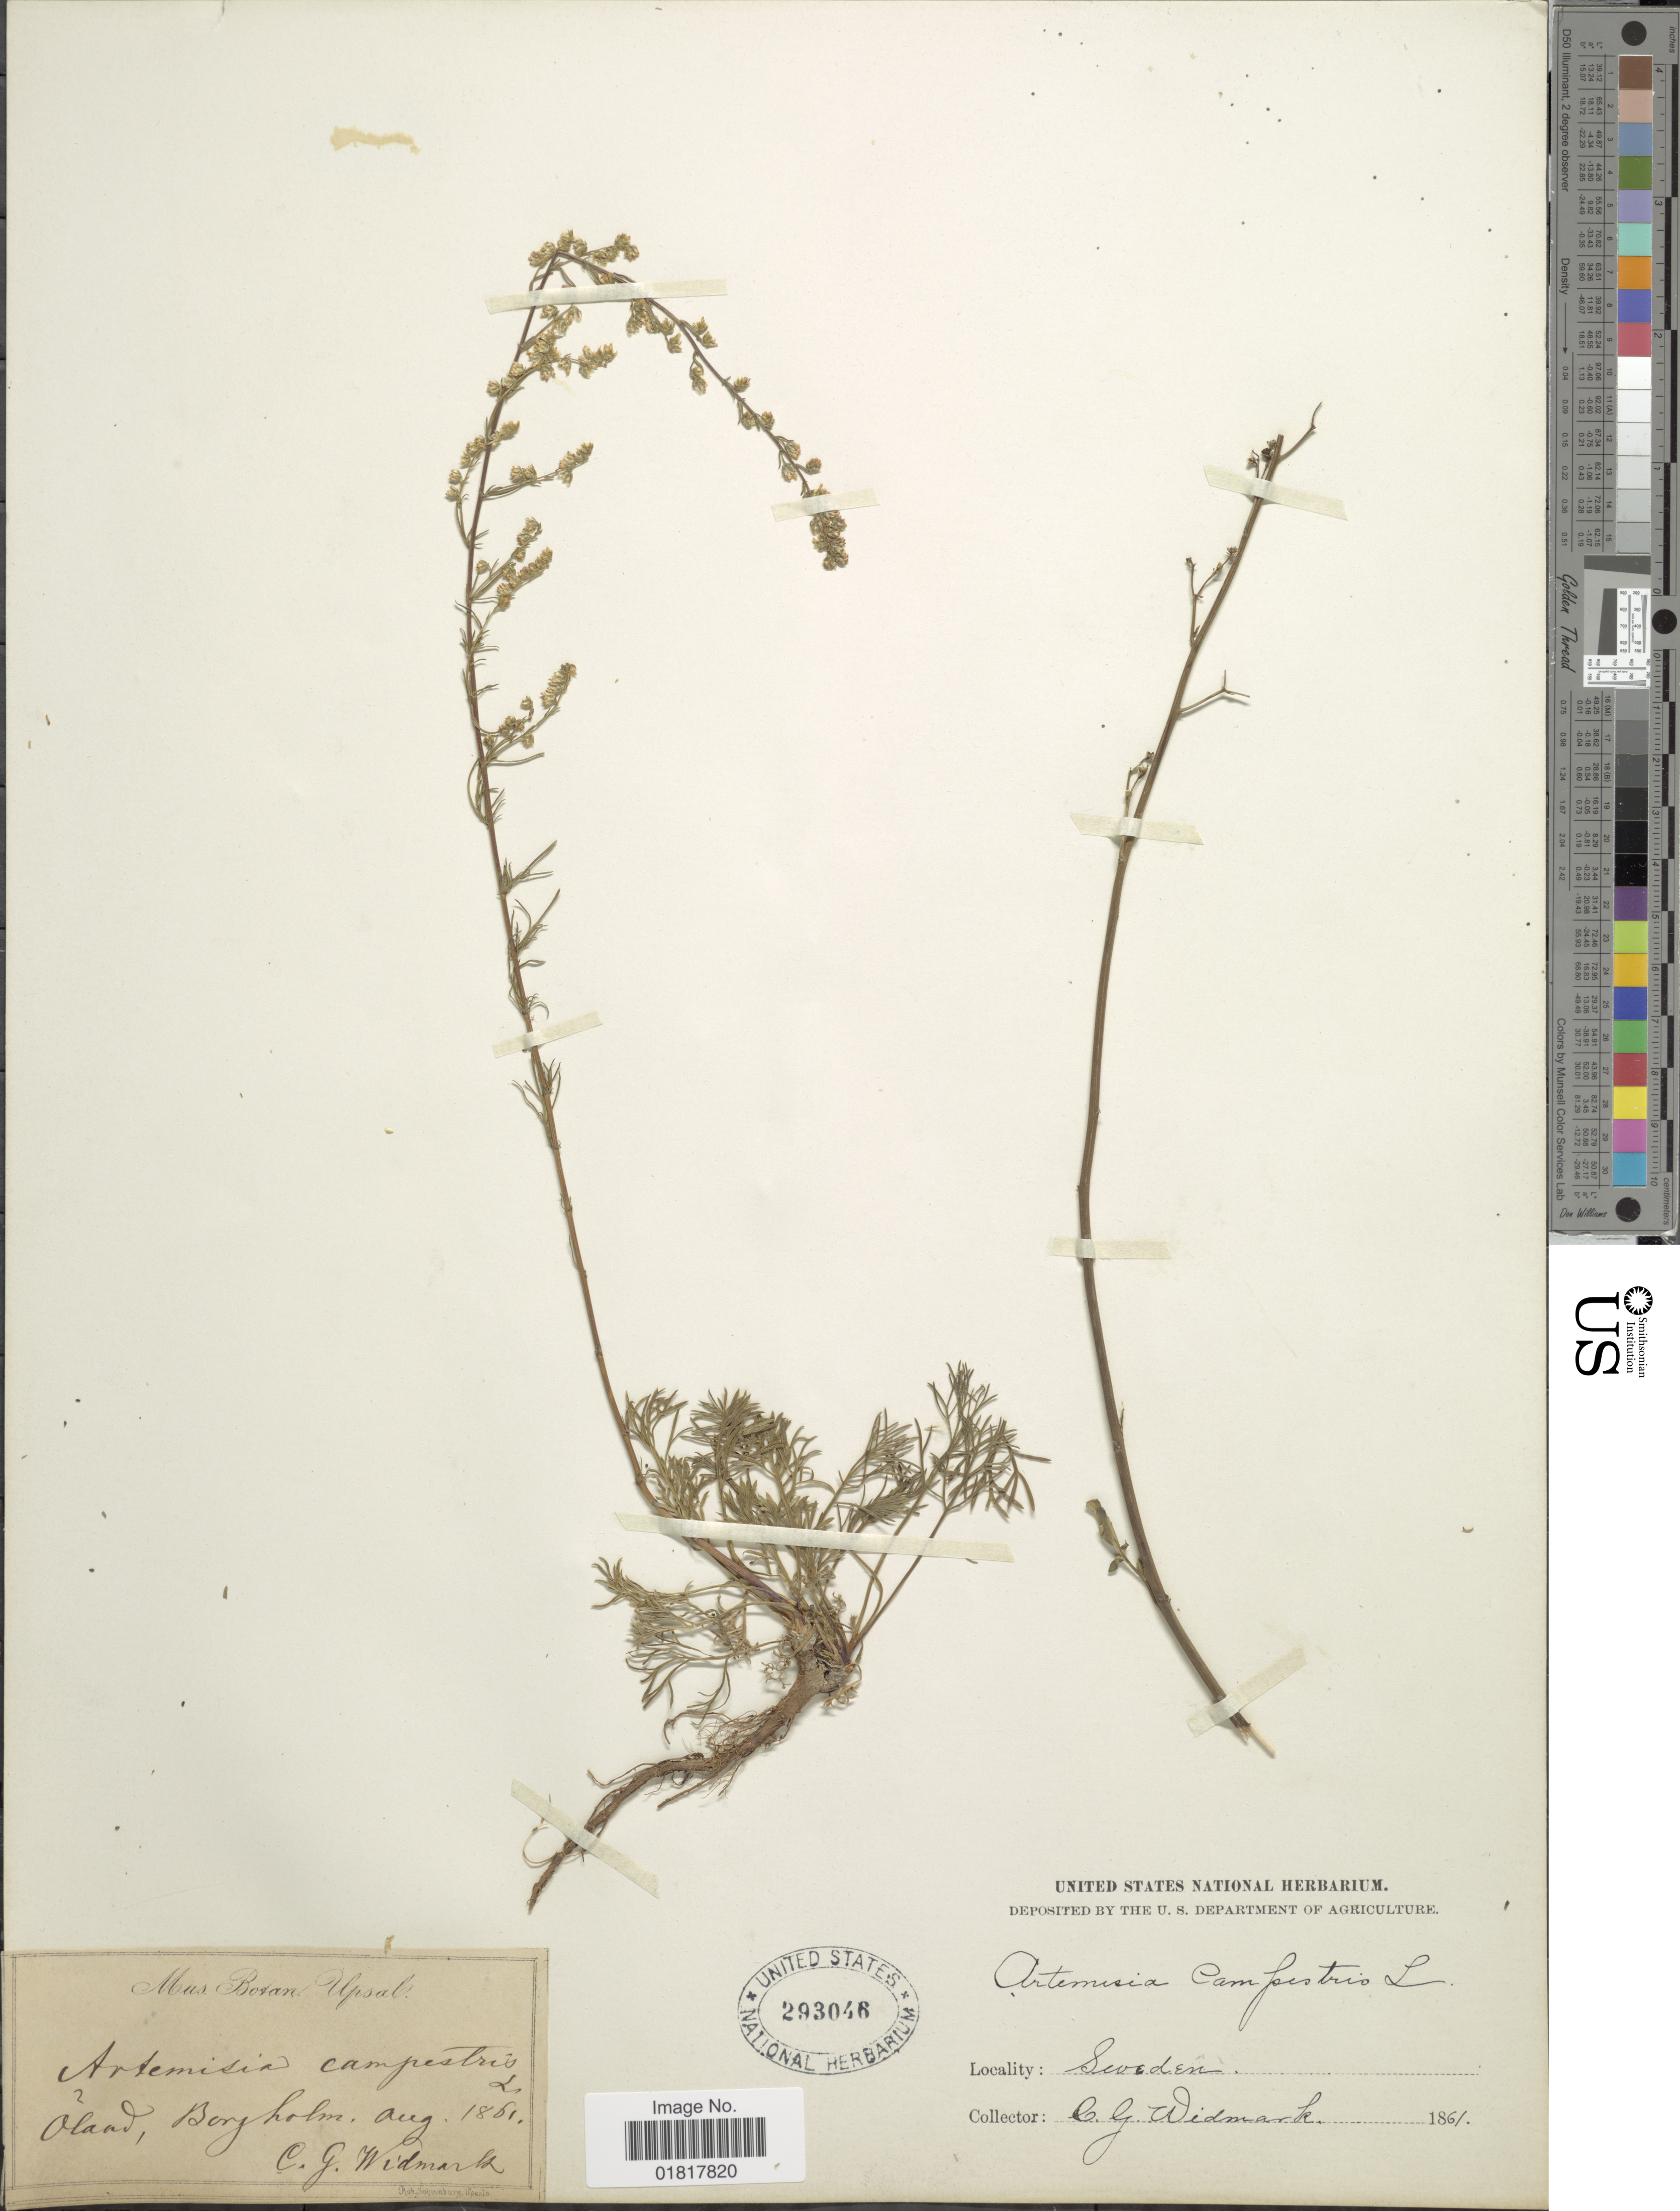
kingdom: Plantae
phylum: Tracheophyta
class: Magnoliopsida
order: Asterales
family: Asteraceae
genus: Artemisia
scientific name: Artemisia campestris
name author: L.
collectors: C. Widmark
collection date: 1861-08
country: Sweden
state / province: Kalmar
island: Oland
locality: Oland, Borgholm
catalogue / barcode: US 293048